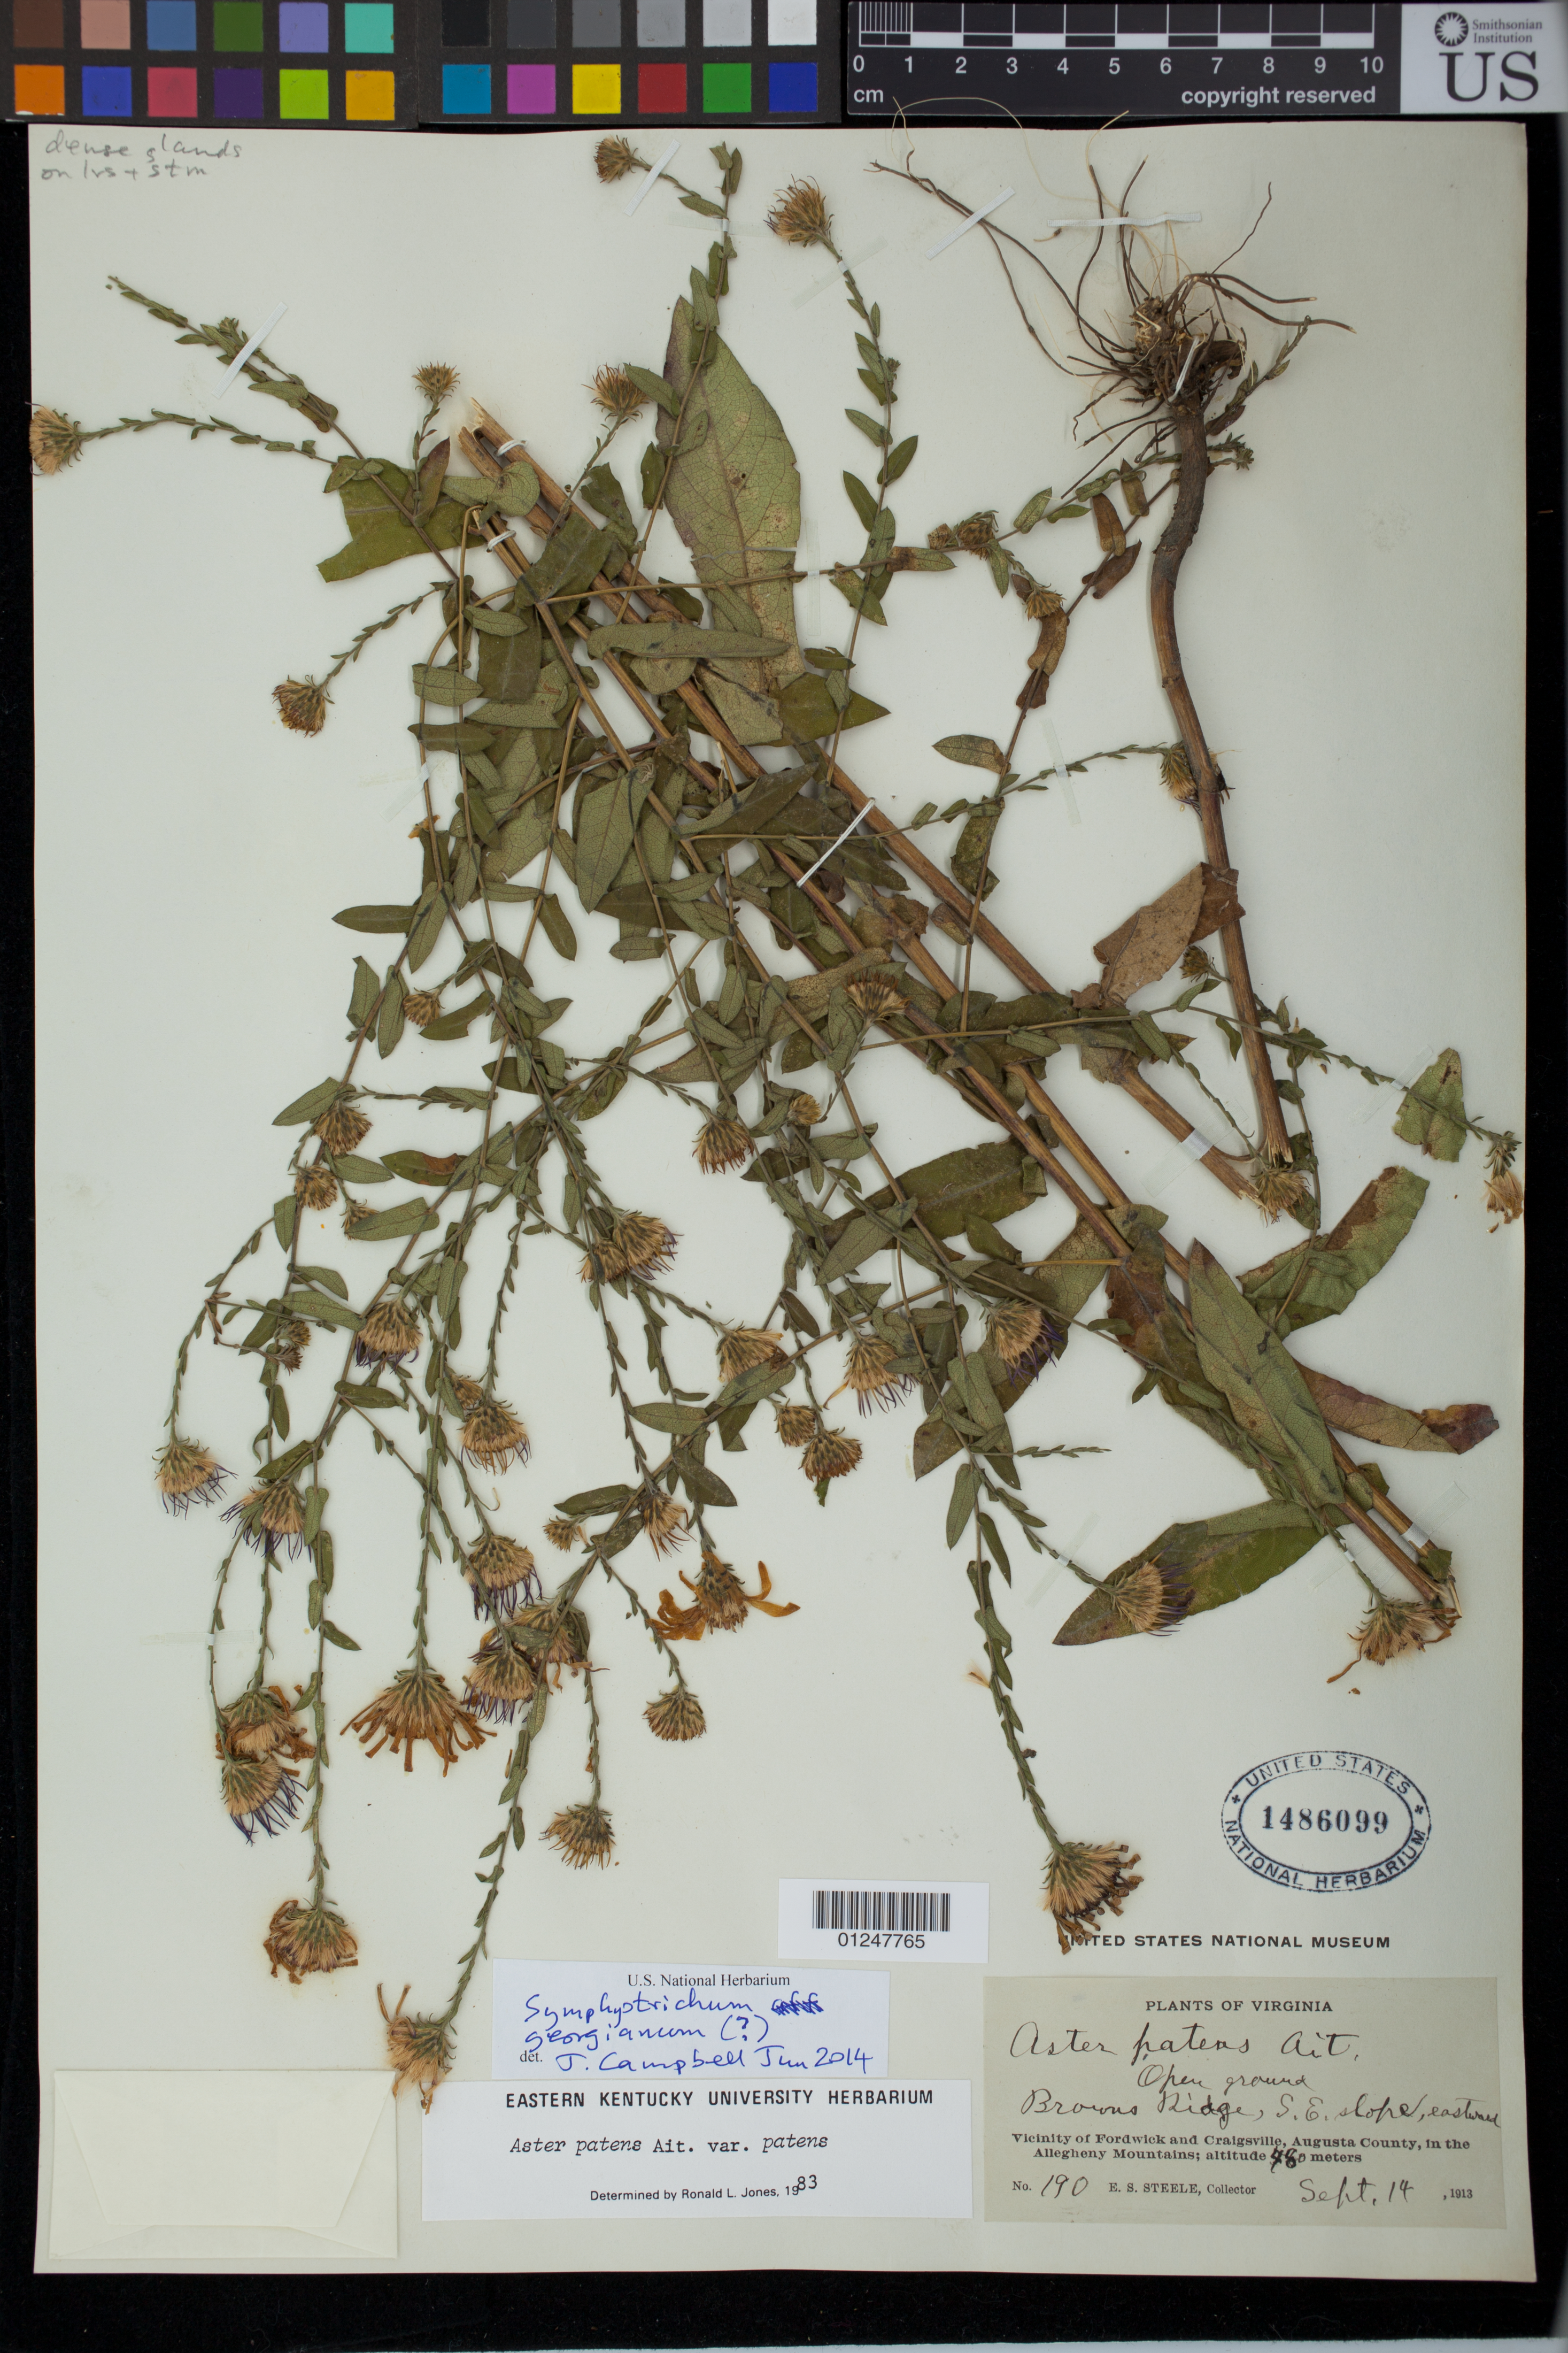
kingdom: Plantae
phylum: Tracheophyta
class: Magnoliopsida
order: Asterales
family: Asteraceae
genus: Symphyotrichum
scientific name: Symphyotrichum georgianum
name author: (Alexander) G.L. Nesom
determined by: Campbell, J.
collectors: E. Steele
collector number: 190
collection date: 1913-09-14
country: United States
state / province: Virginia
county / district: Augusta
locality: Brown's Ridge, SE side. Vicinity of Fordwick and Craigsville, Augusta County in the Allegheny Mountains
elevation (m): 480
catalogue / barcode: US 1486099